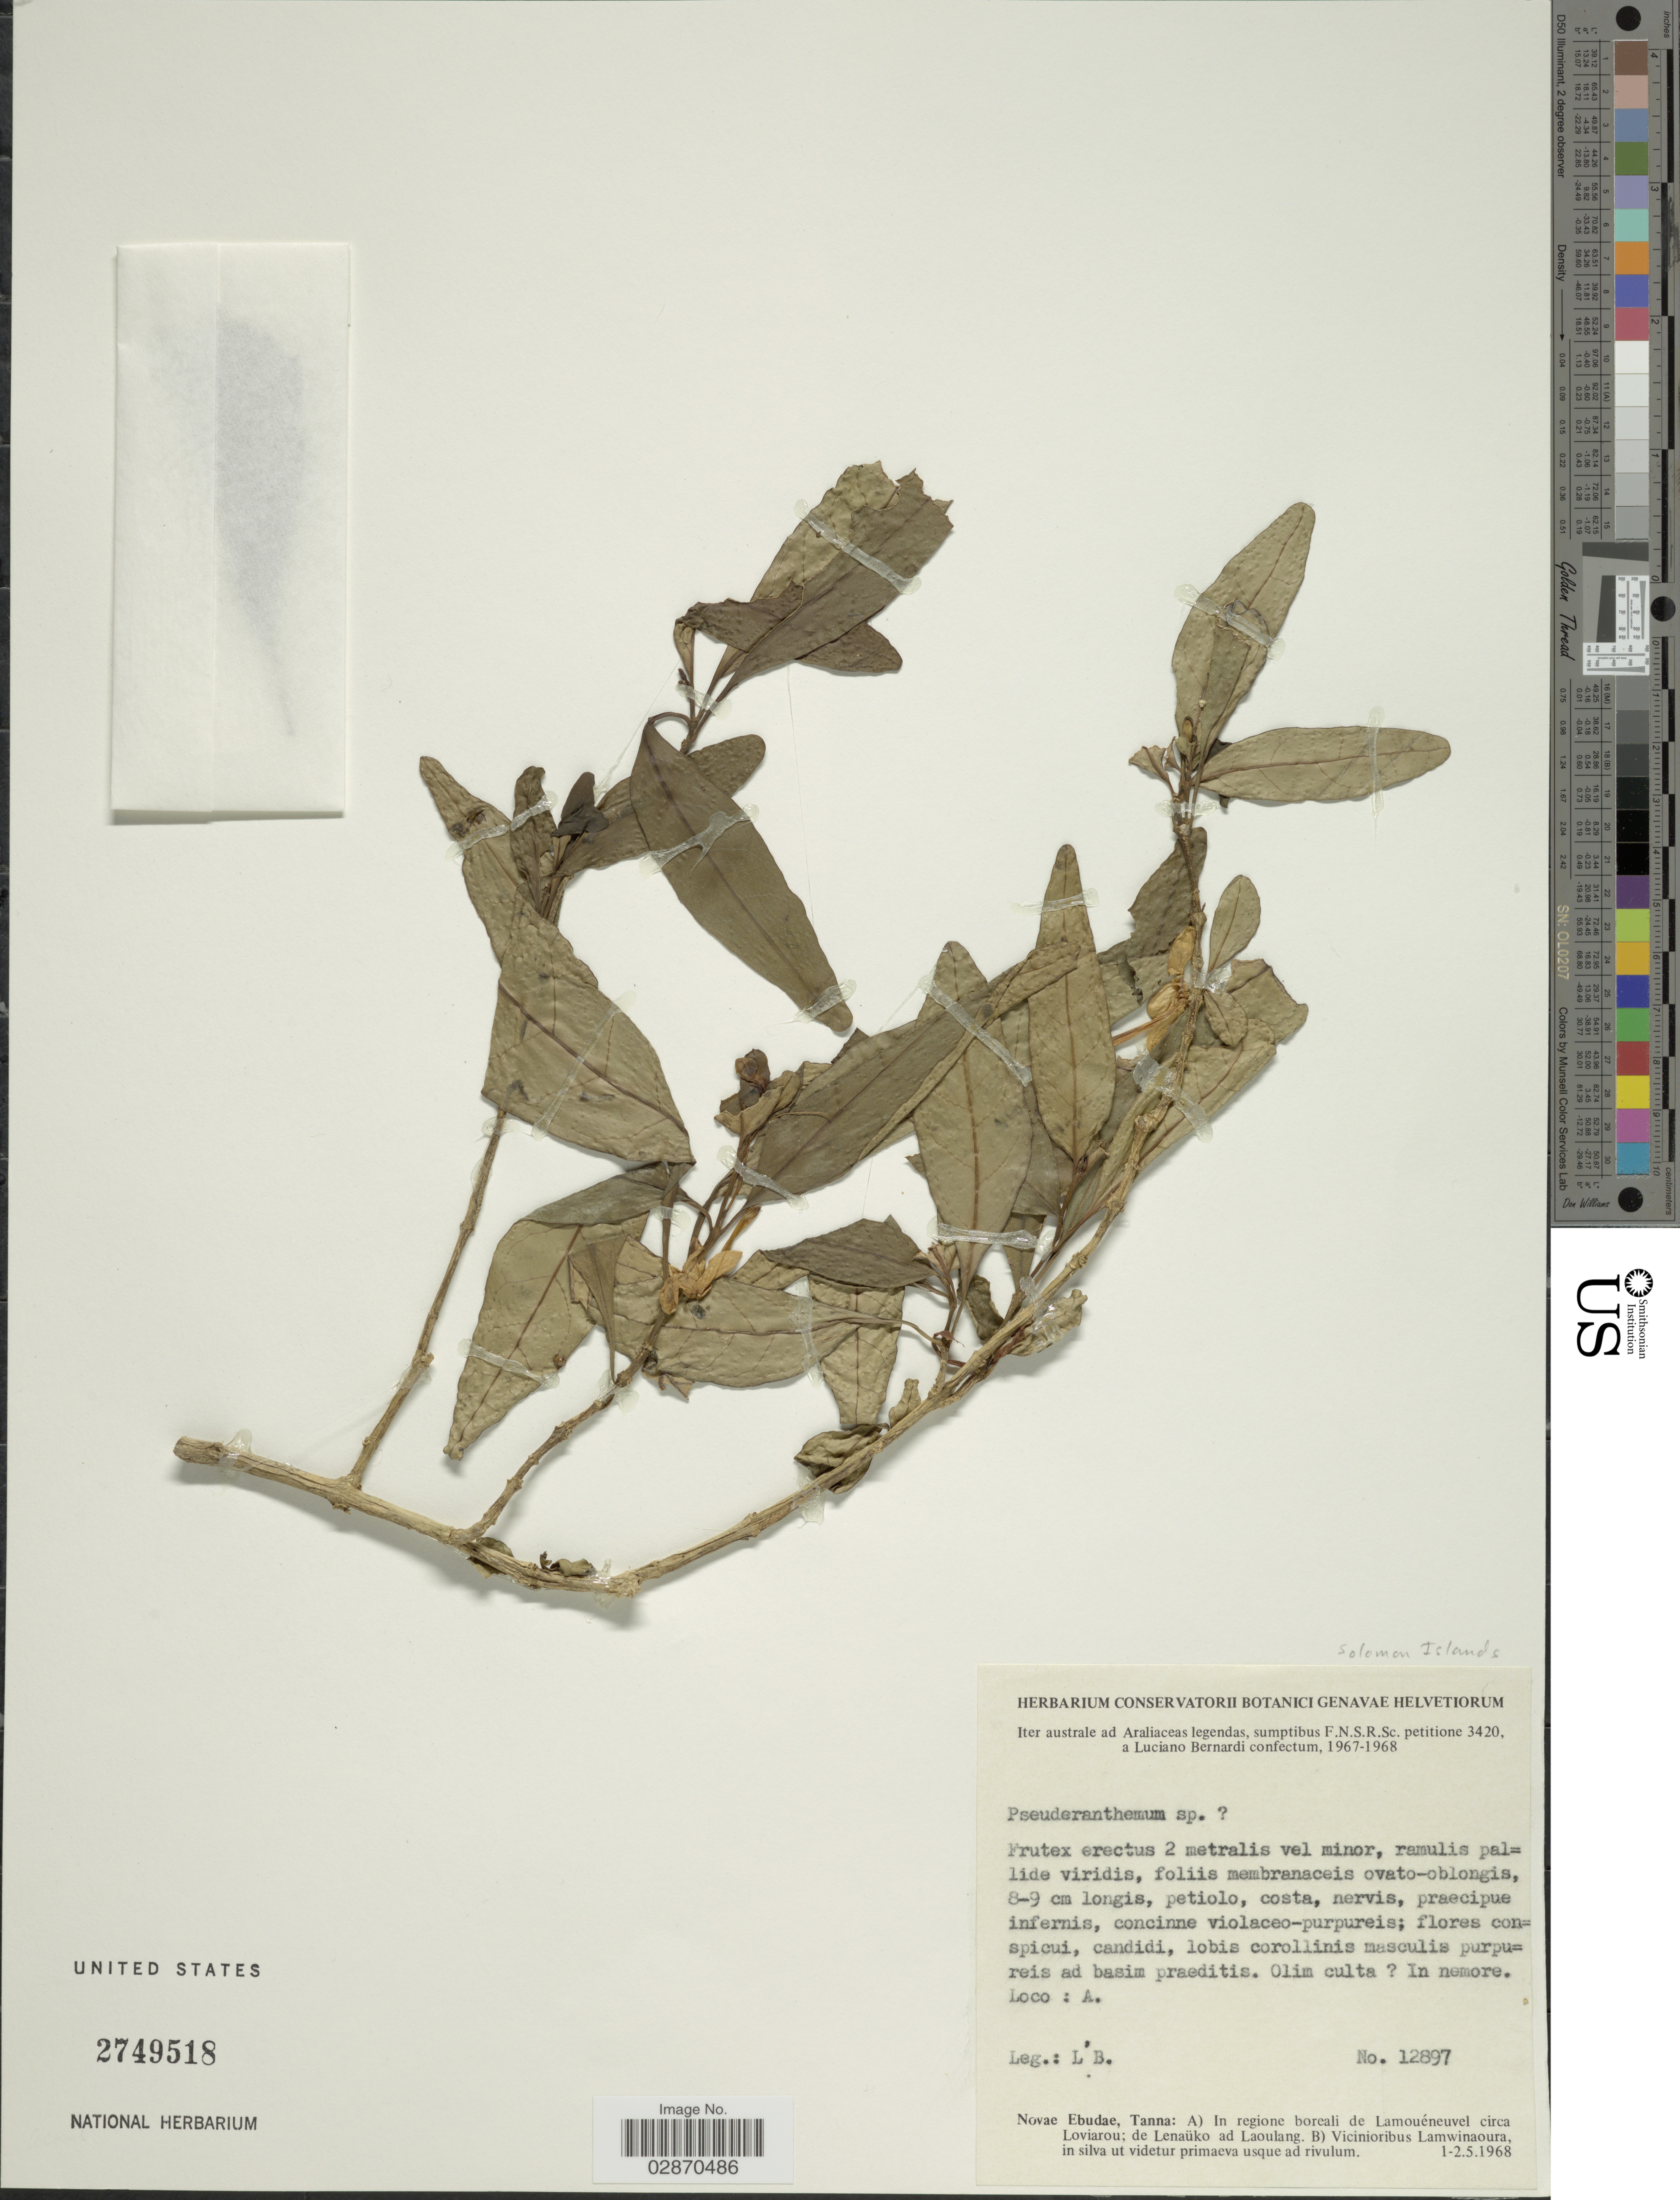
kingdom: Plantae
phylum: Tracheophyta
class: Magnoliopsida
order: Lamiales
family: Acanthaceae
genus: Pseuderanthemum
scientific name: Pseuderanthemum sp.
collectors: L. Bernardi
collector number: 12897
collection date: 1968-05-01/1968-05-02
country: Vanuatu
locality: Novae Ebudae, Tanna: A) In regione boreali de Lamouéneuvel circa Loviarou; de Lenaüko ad Laoulang.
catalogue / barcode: US 2749518